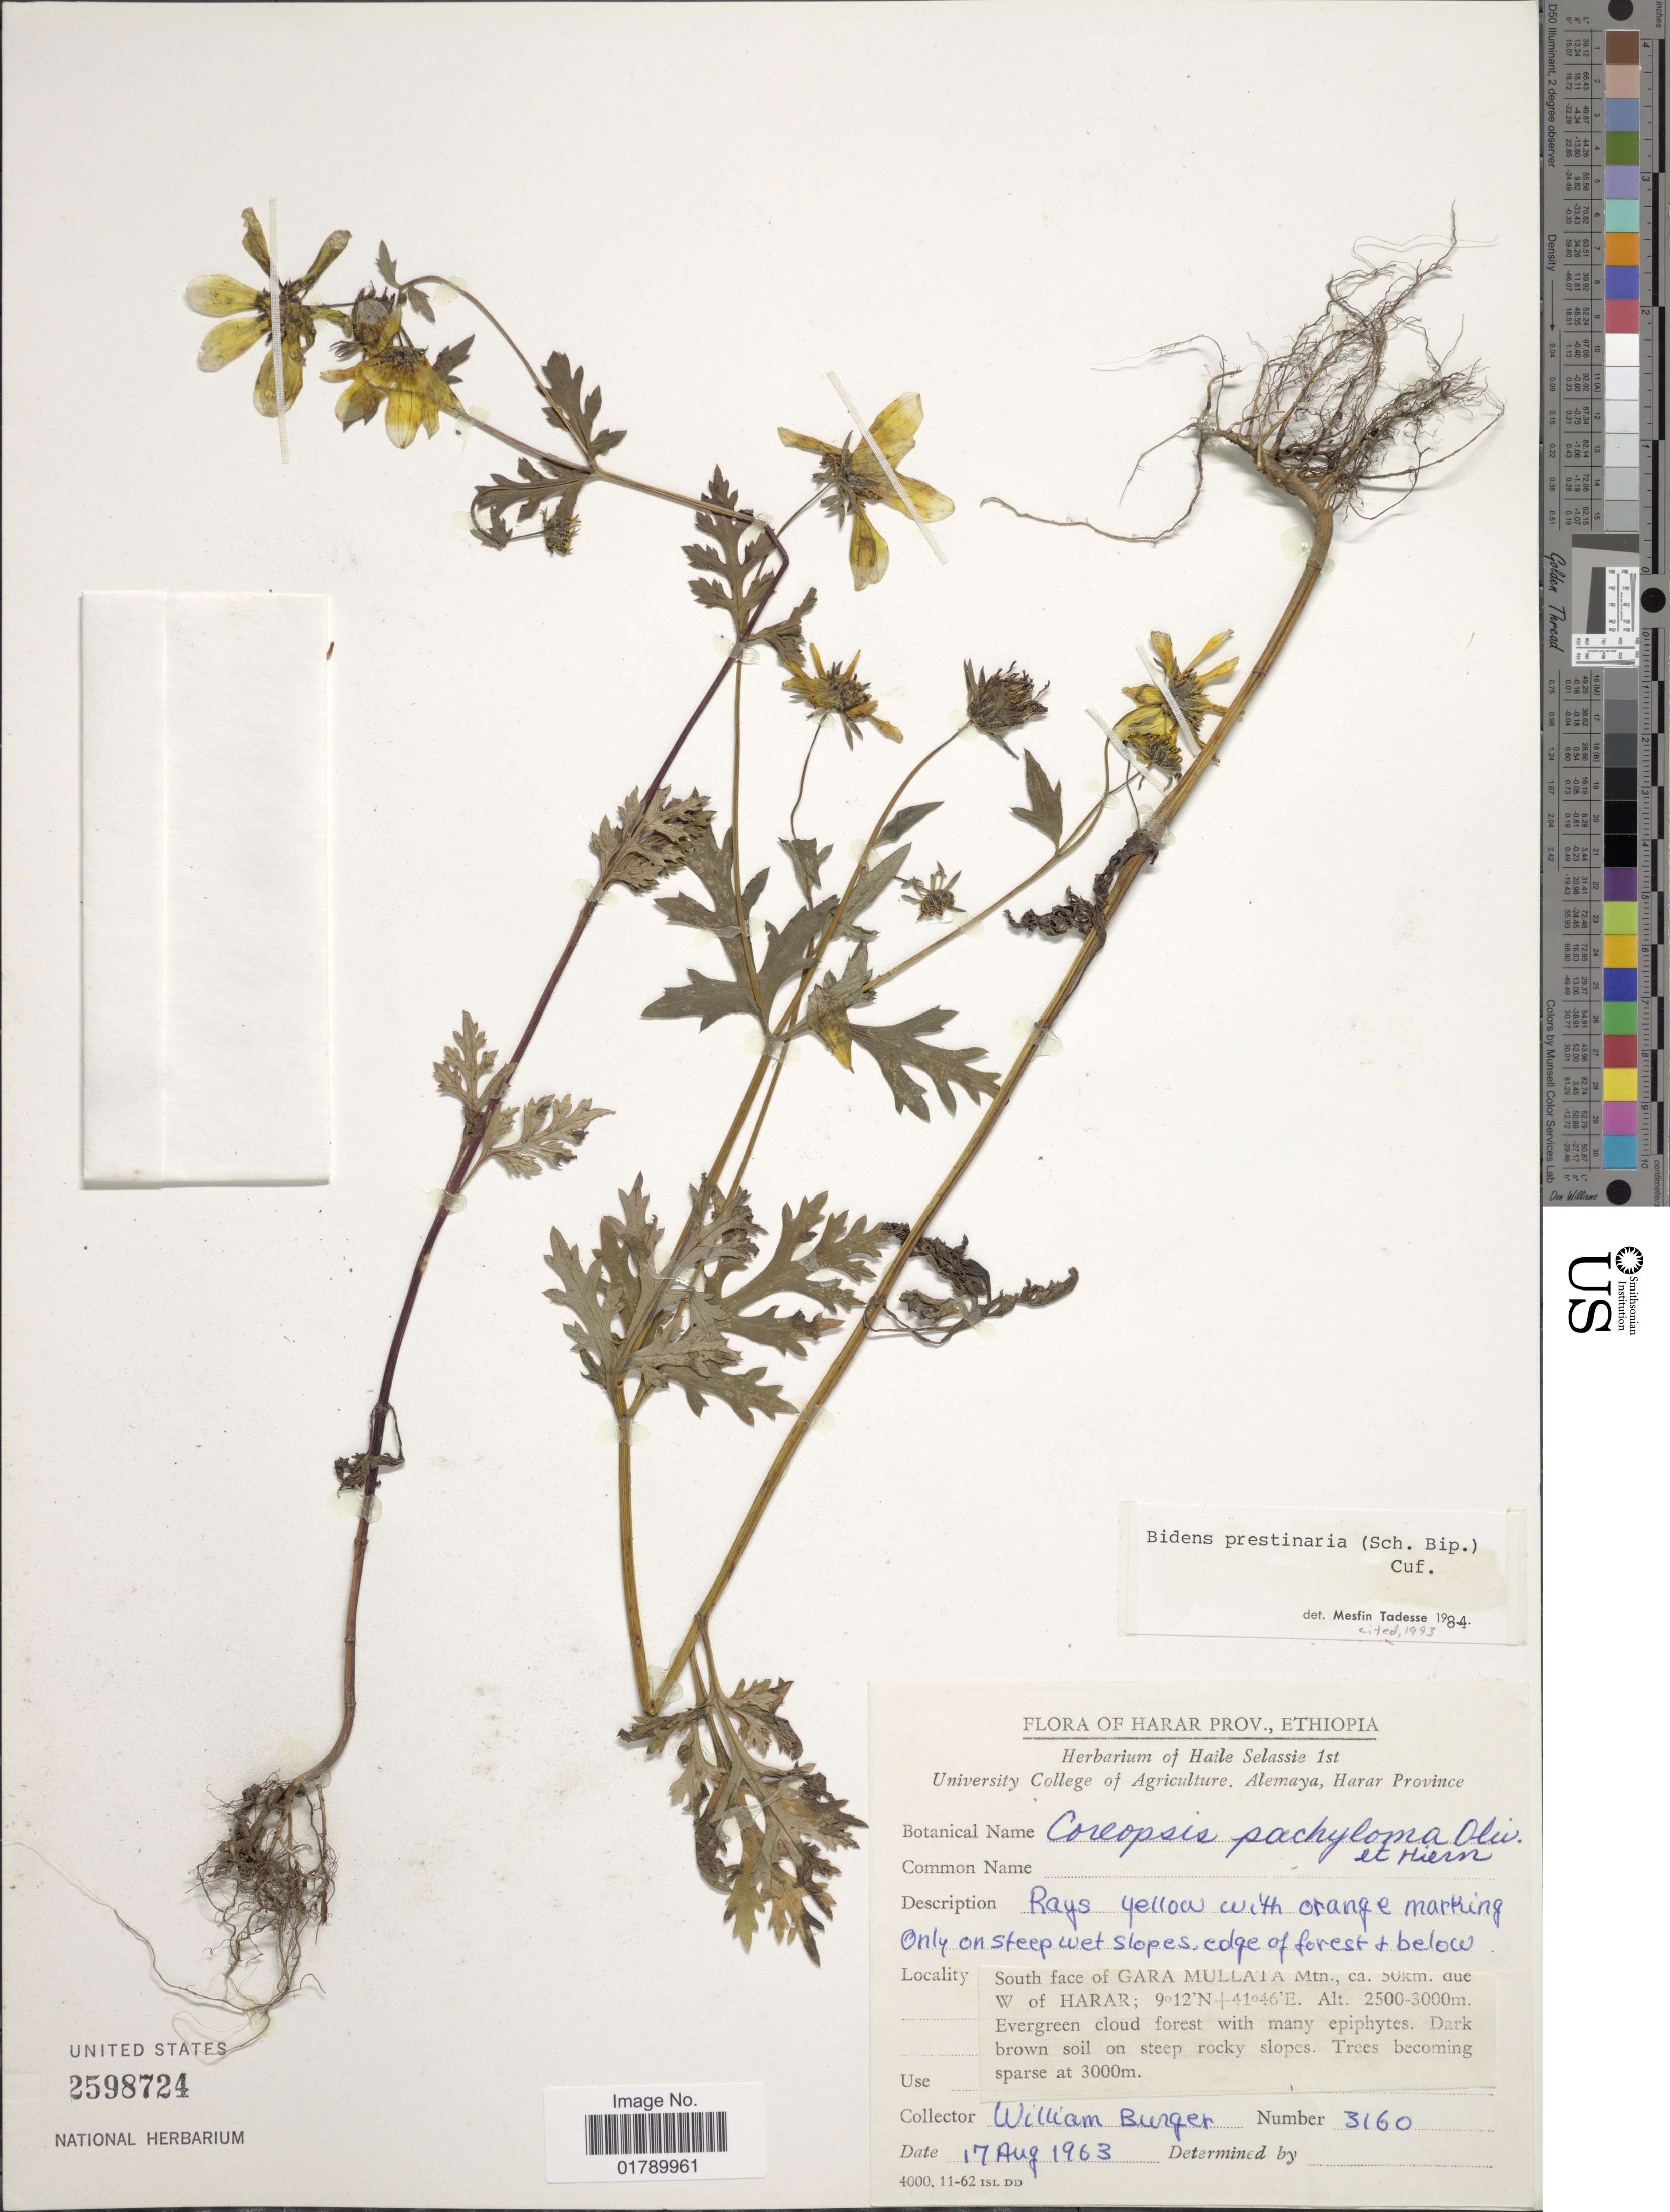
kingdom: Plantae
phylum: Tracheophyta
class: Magnoliopsida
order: Asterales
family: Asteraceae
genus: Bidens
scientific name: Bidens prestinaria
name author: (Sch. Bip.) Cufod.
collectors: W. Burger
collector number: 3160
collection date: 1963-08-17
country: Ethiopia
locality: Harar prov., South face of Gara Mullata Mtn., ca. 50 km. due W of Harar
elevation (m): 2500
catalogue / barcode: US 2598724